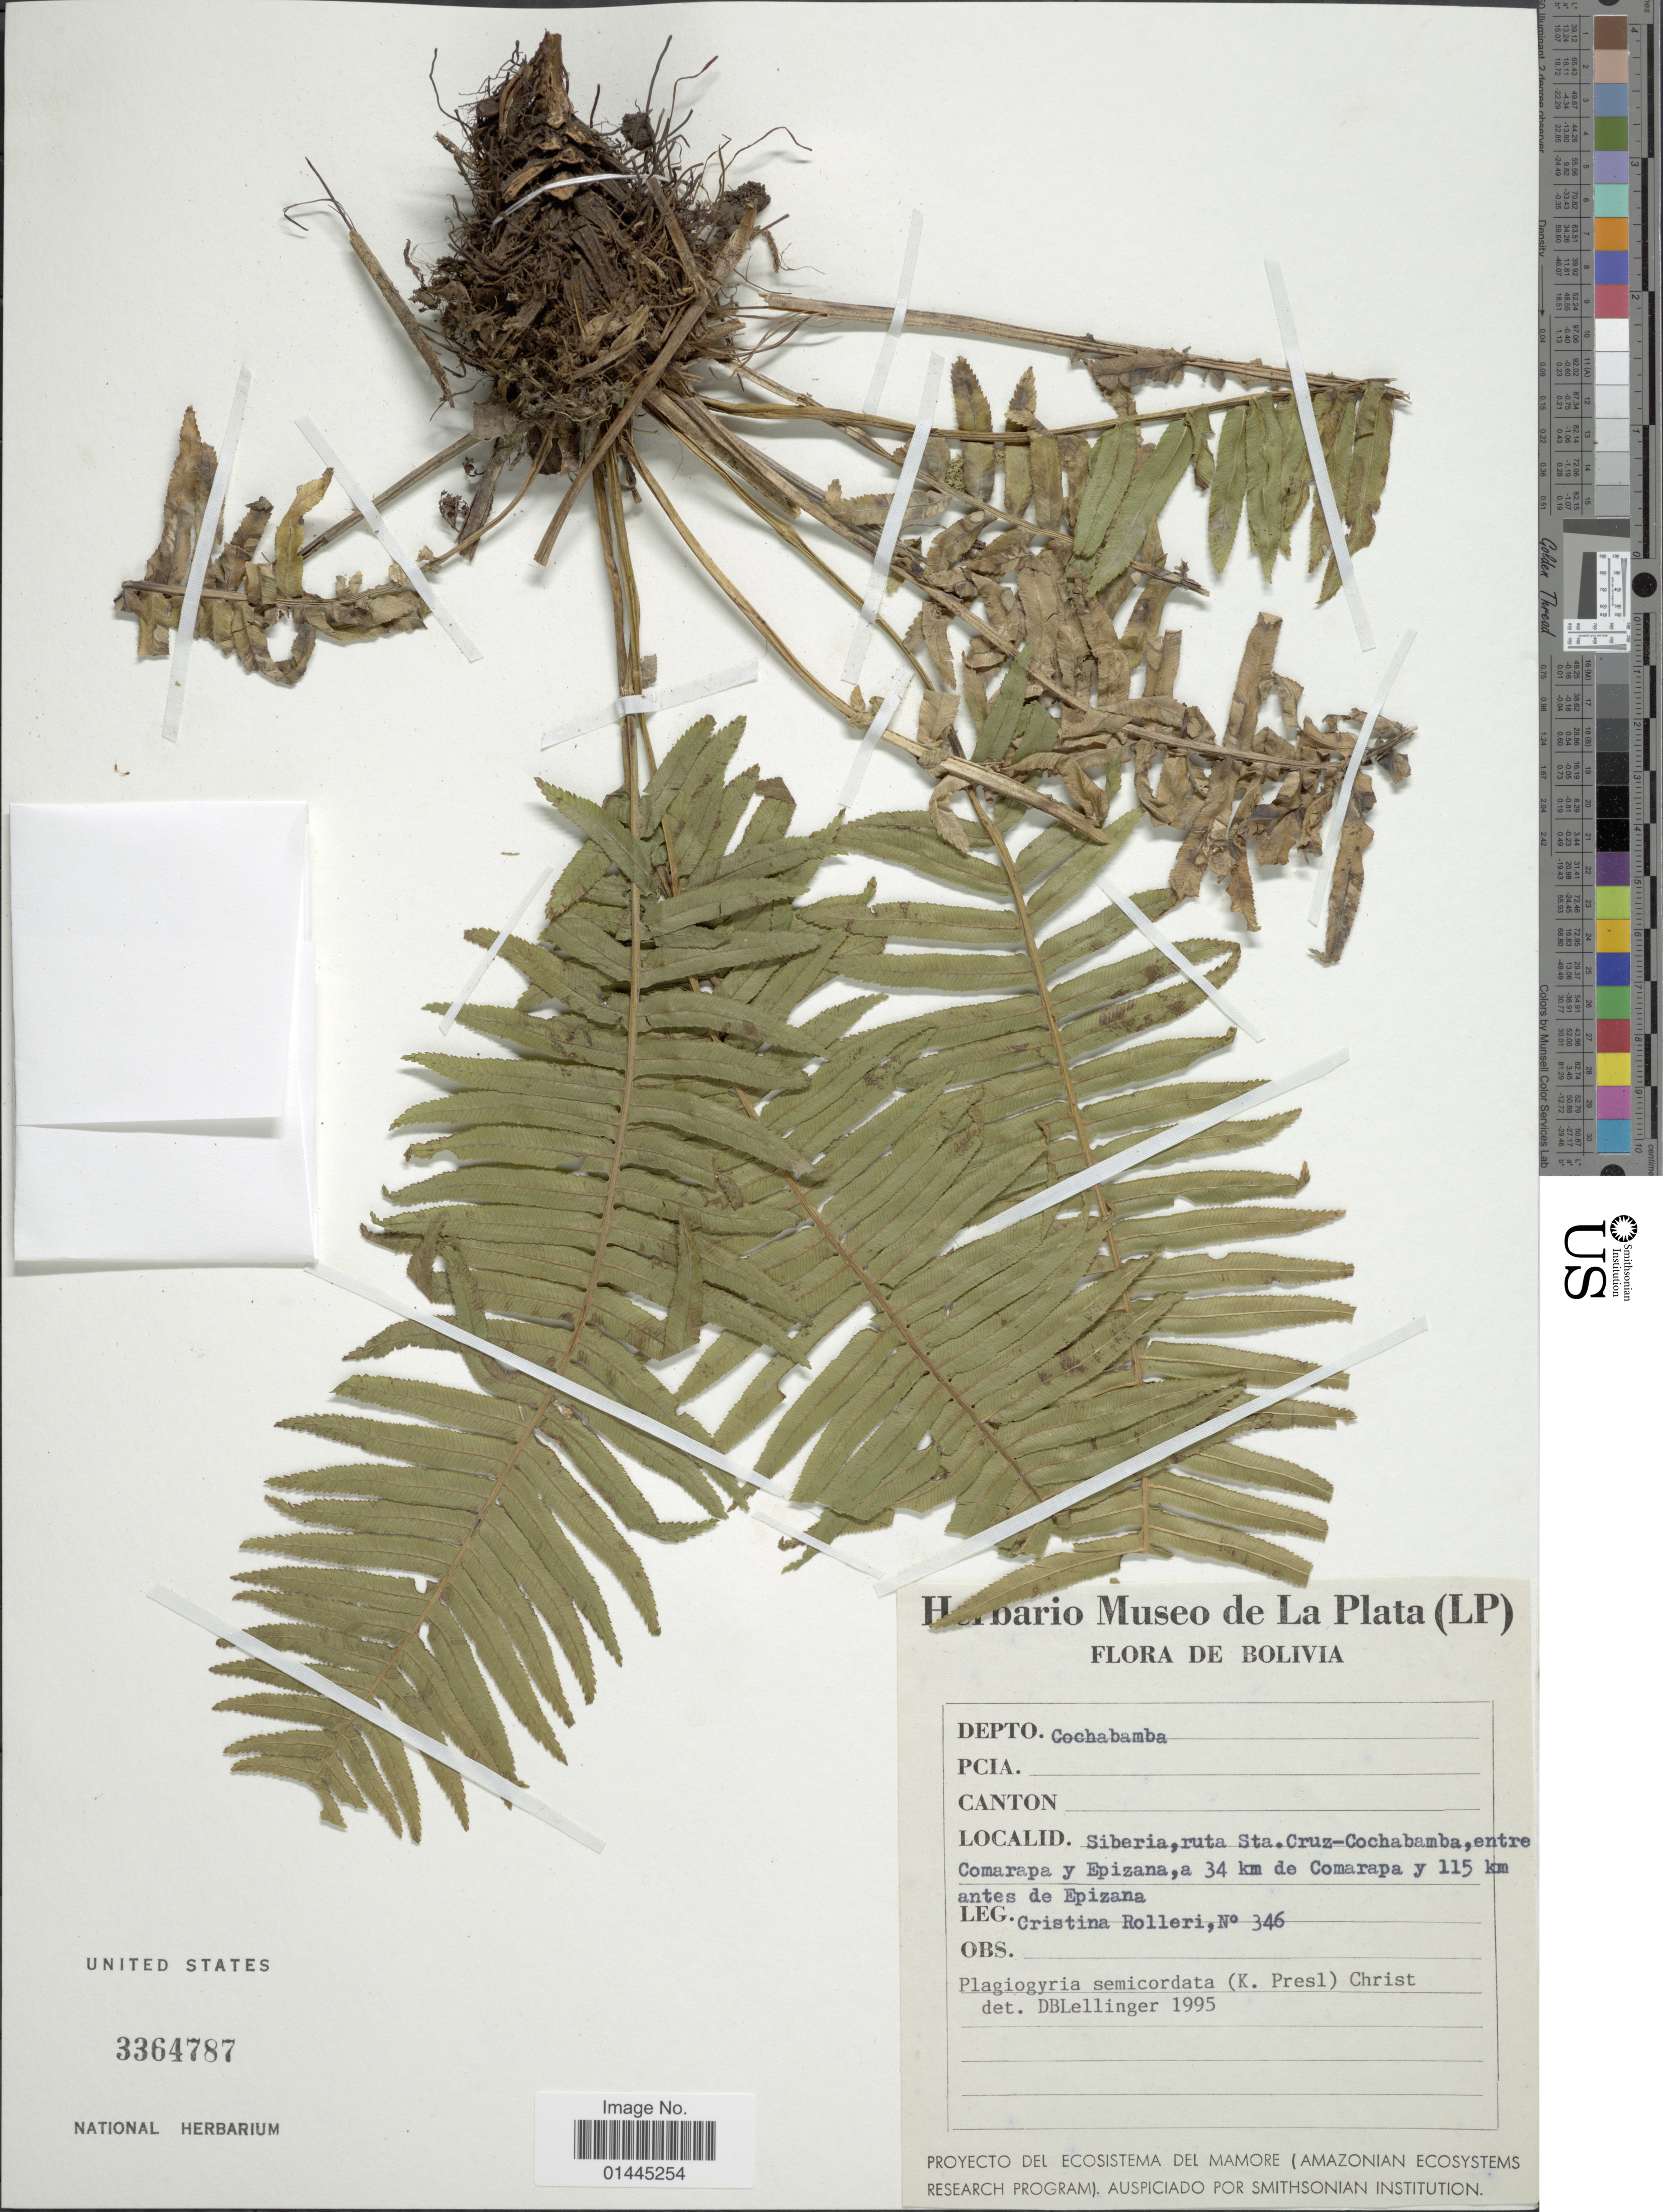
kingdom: Plantae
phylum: Tracheophyta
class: Polypodiopsida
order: Cyatheales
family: Plagiogyriaceae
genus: Plagiogyria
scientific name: Plagiogyria semicordata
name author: (C. Presl) Christ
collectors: C. Rolleri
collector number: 346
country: Bolivia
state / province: Cochabamba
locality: Siberia, ruta Sta. Cruz-Cochabamba, entre Comarapa y Espinaza, a 34 km de Comarapa y 115 km anred de Espizana.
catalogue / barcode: US 3364787